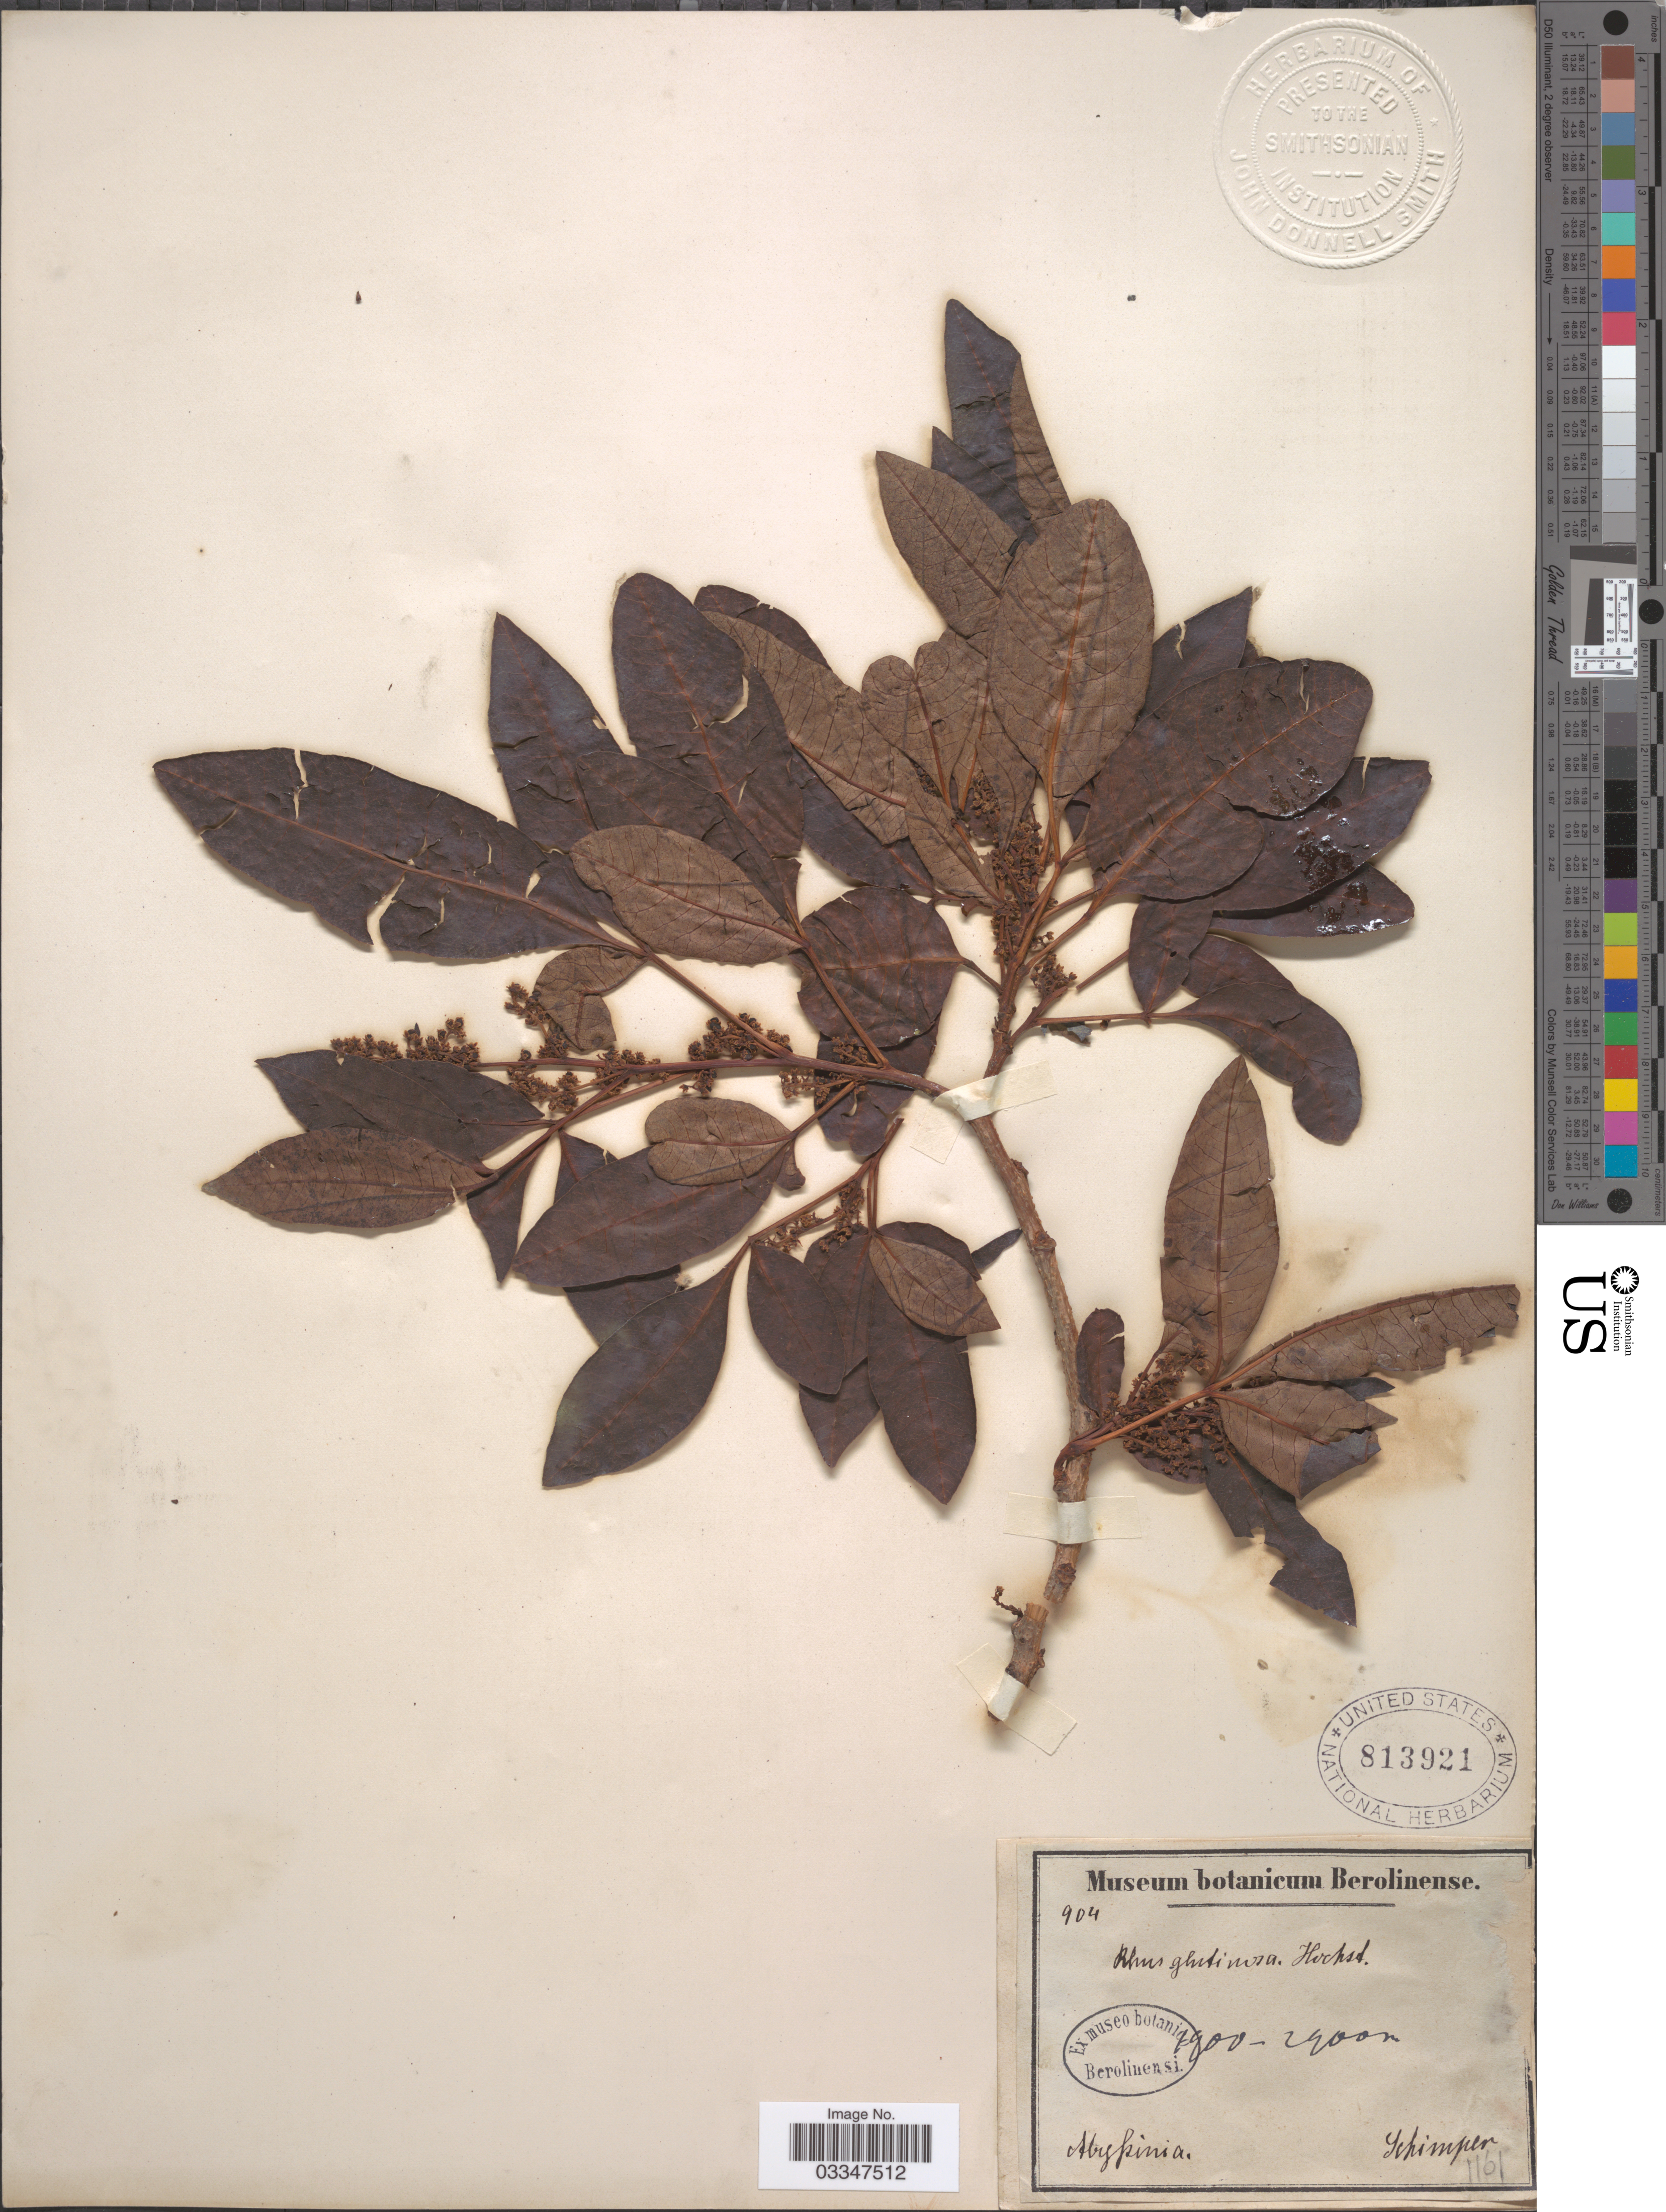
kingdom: Plantae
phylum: Tracheophyta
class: Magnoliopsida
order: Sapindales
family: Anacardiaceae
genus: Rhus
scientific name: Rhus glutinosa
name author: Hochst. ex A. Rich.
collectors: -. Schimper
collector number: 904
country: Ethiopia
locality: Abyssinia.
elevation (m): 1900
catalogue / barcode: US 813921